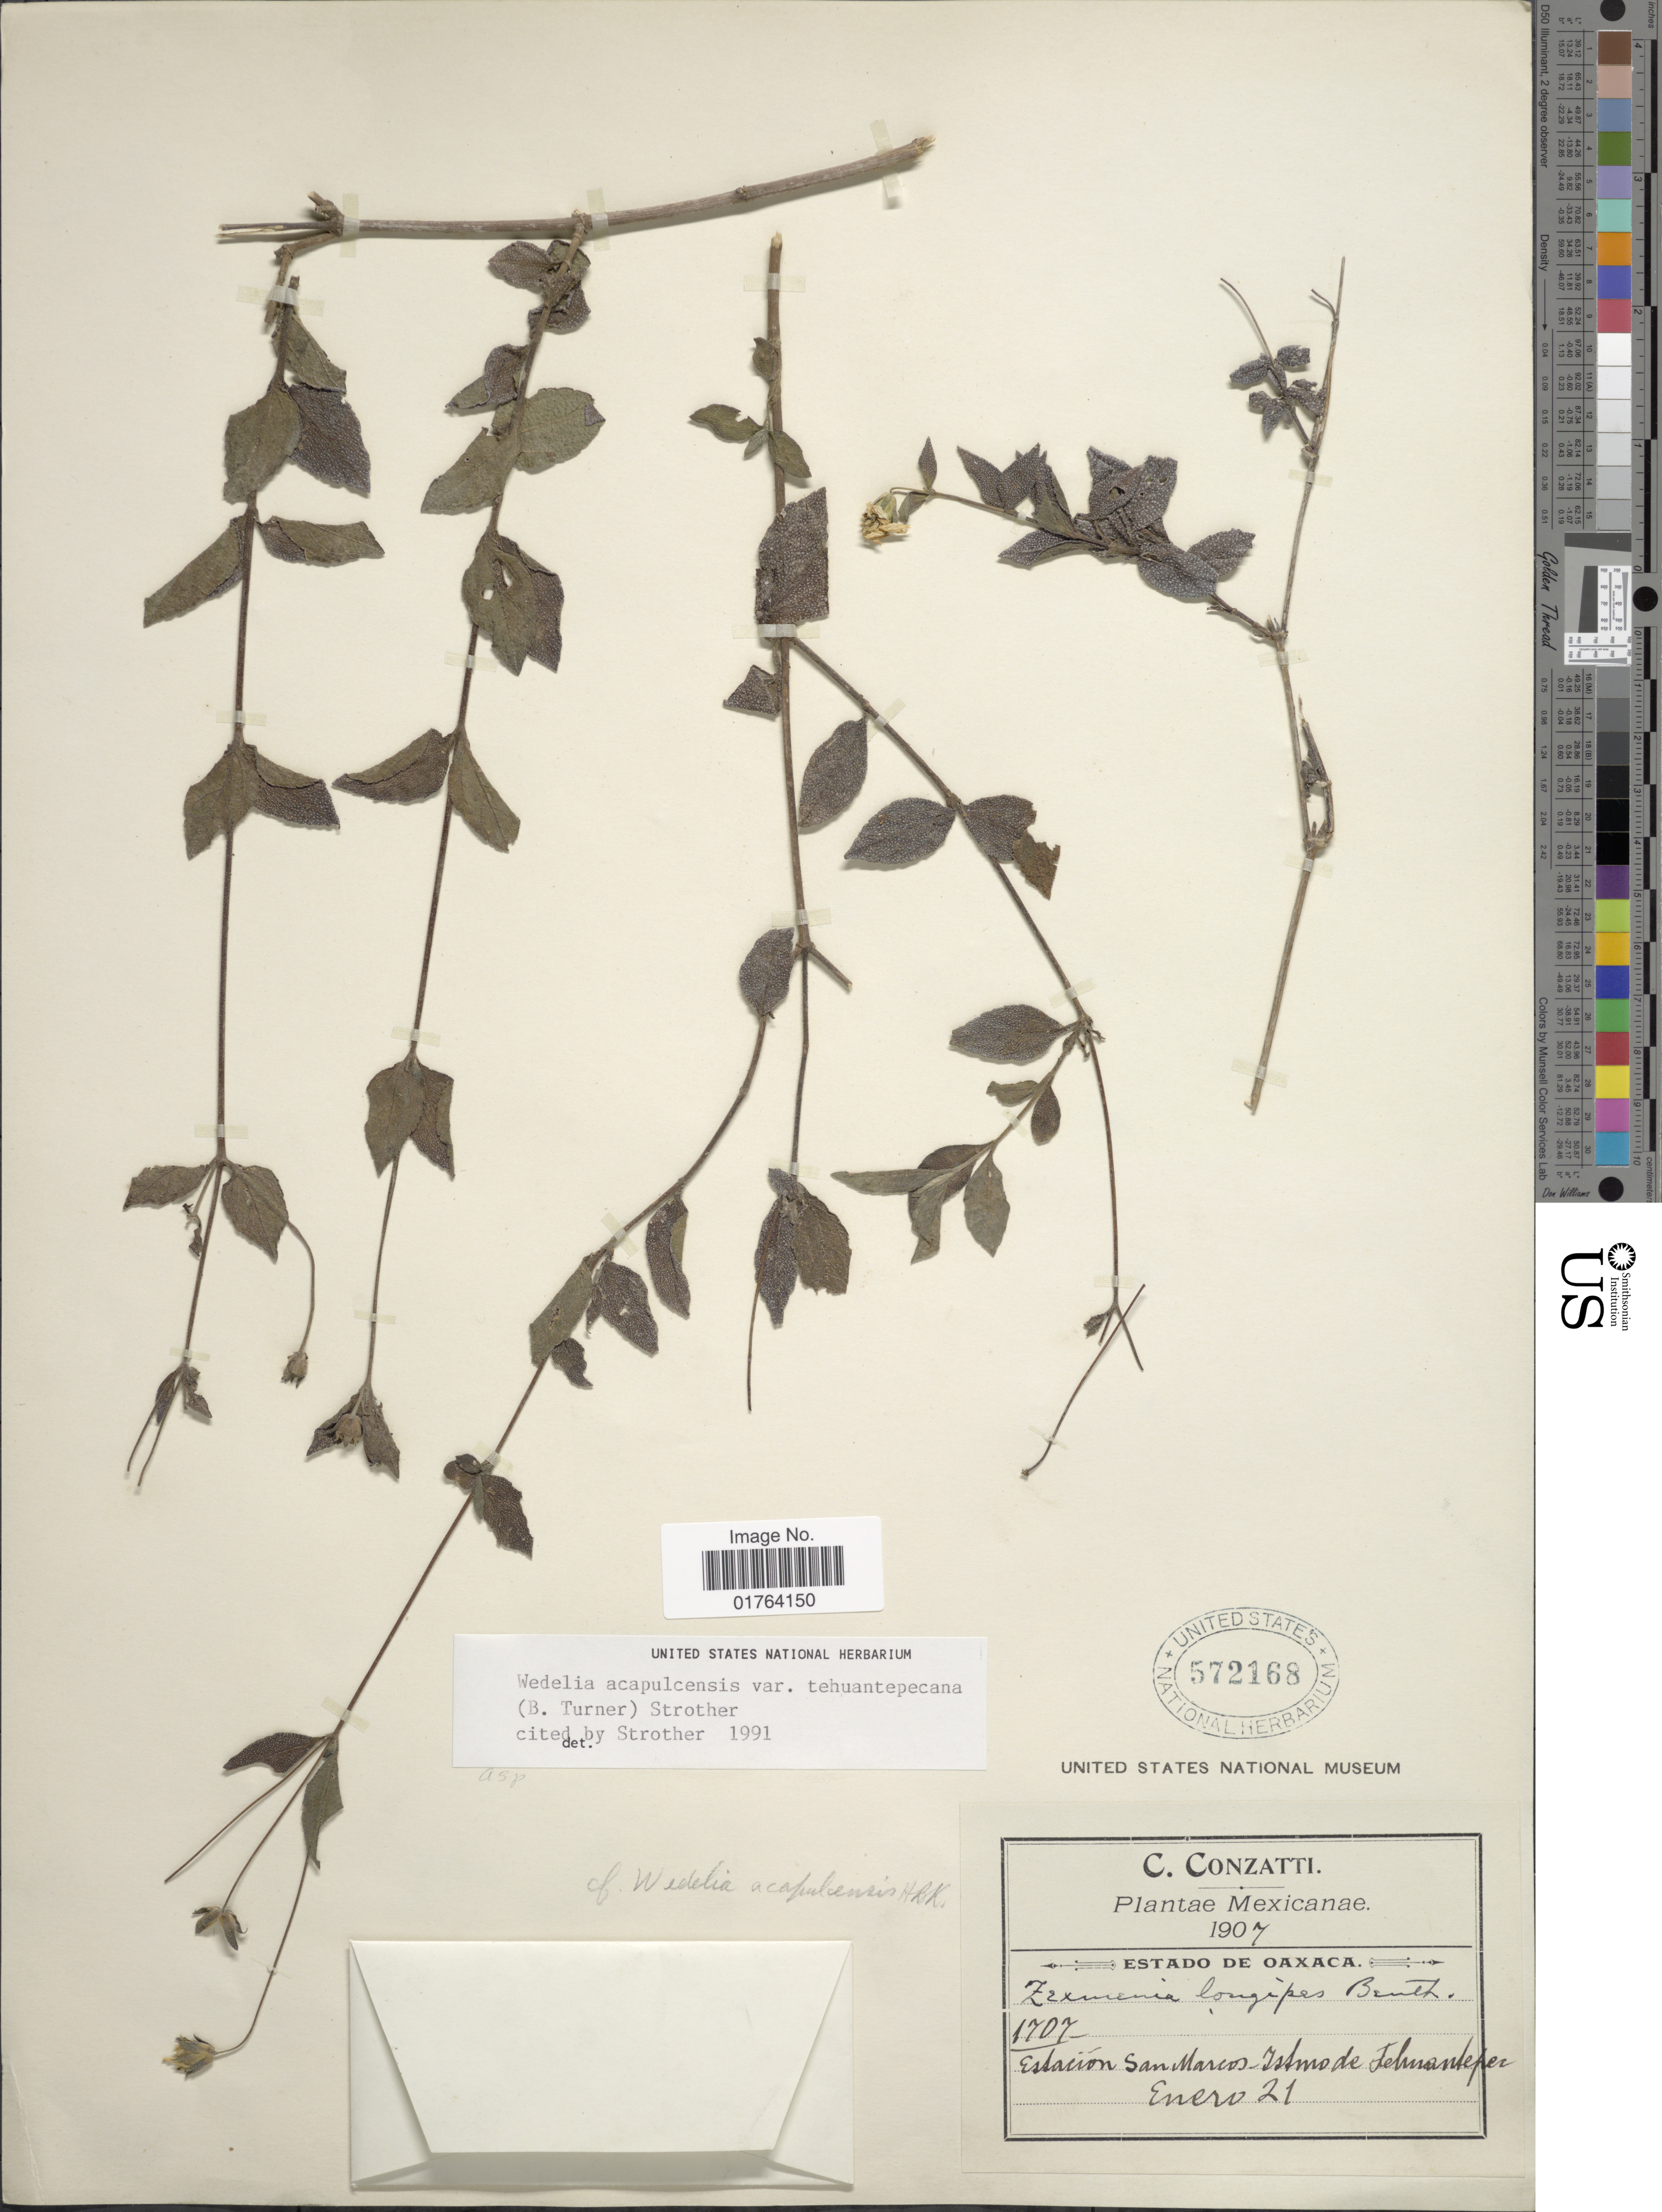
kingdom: Plantae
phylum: Tracheophyta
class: Magnoliopsida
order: Asterales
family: Asteraceae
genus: Wedelia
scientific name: Wedelia acapulcensis var. tehuantepecana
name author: (B.L. Turner) Strother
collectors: C. Conzatti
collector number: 1707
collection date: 1907-01-21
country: Mexico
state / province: Oaxaca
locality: Estacion San Marcos - Isthmo de Tehmantepec.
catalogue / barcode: US 572168